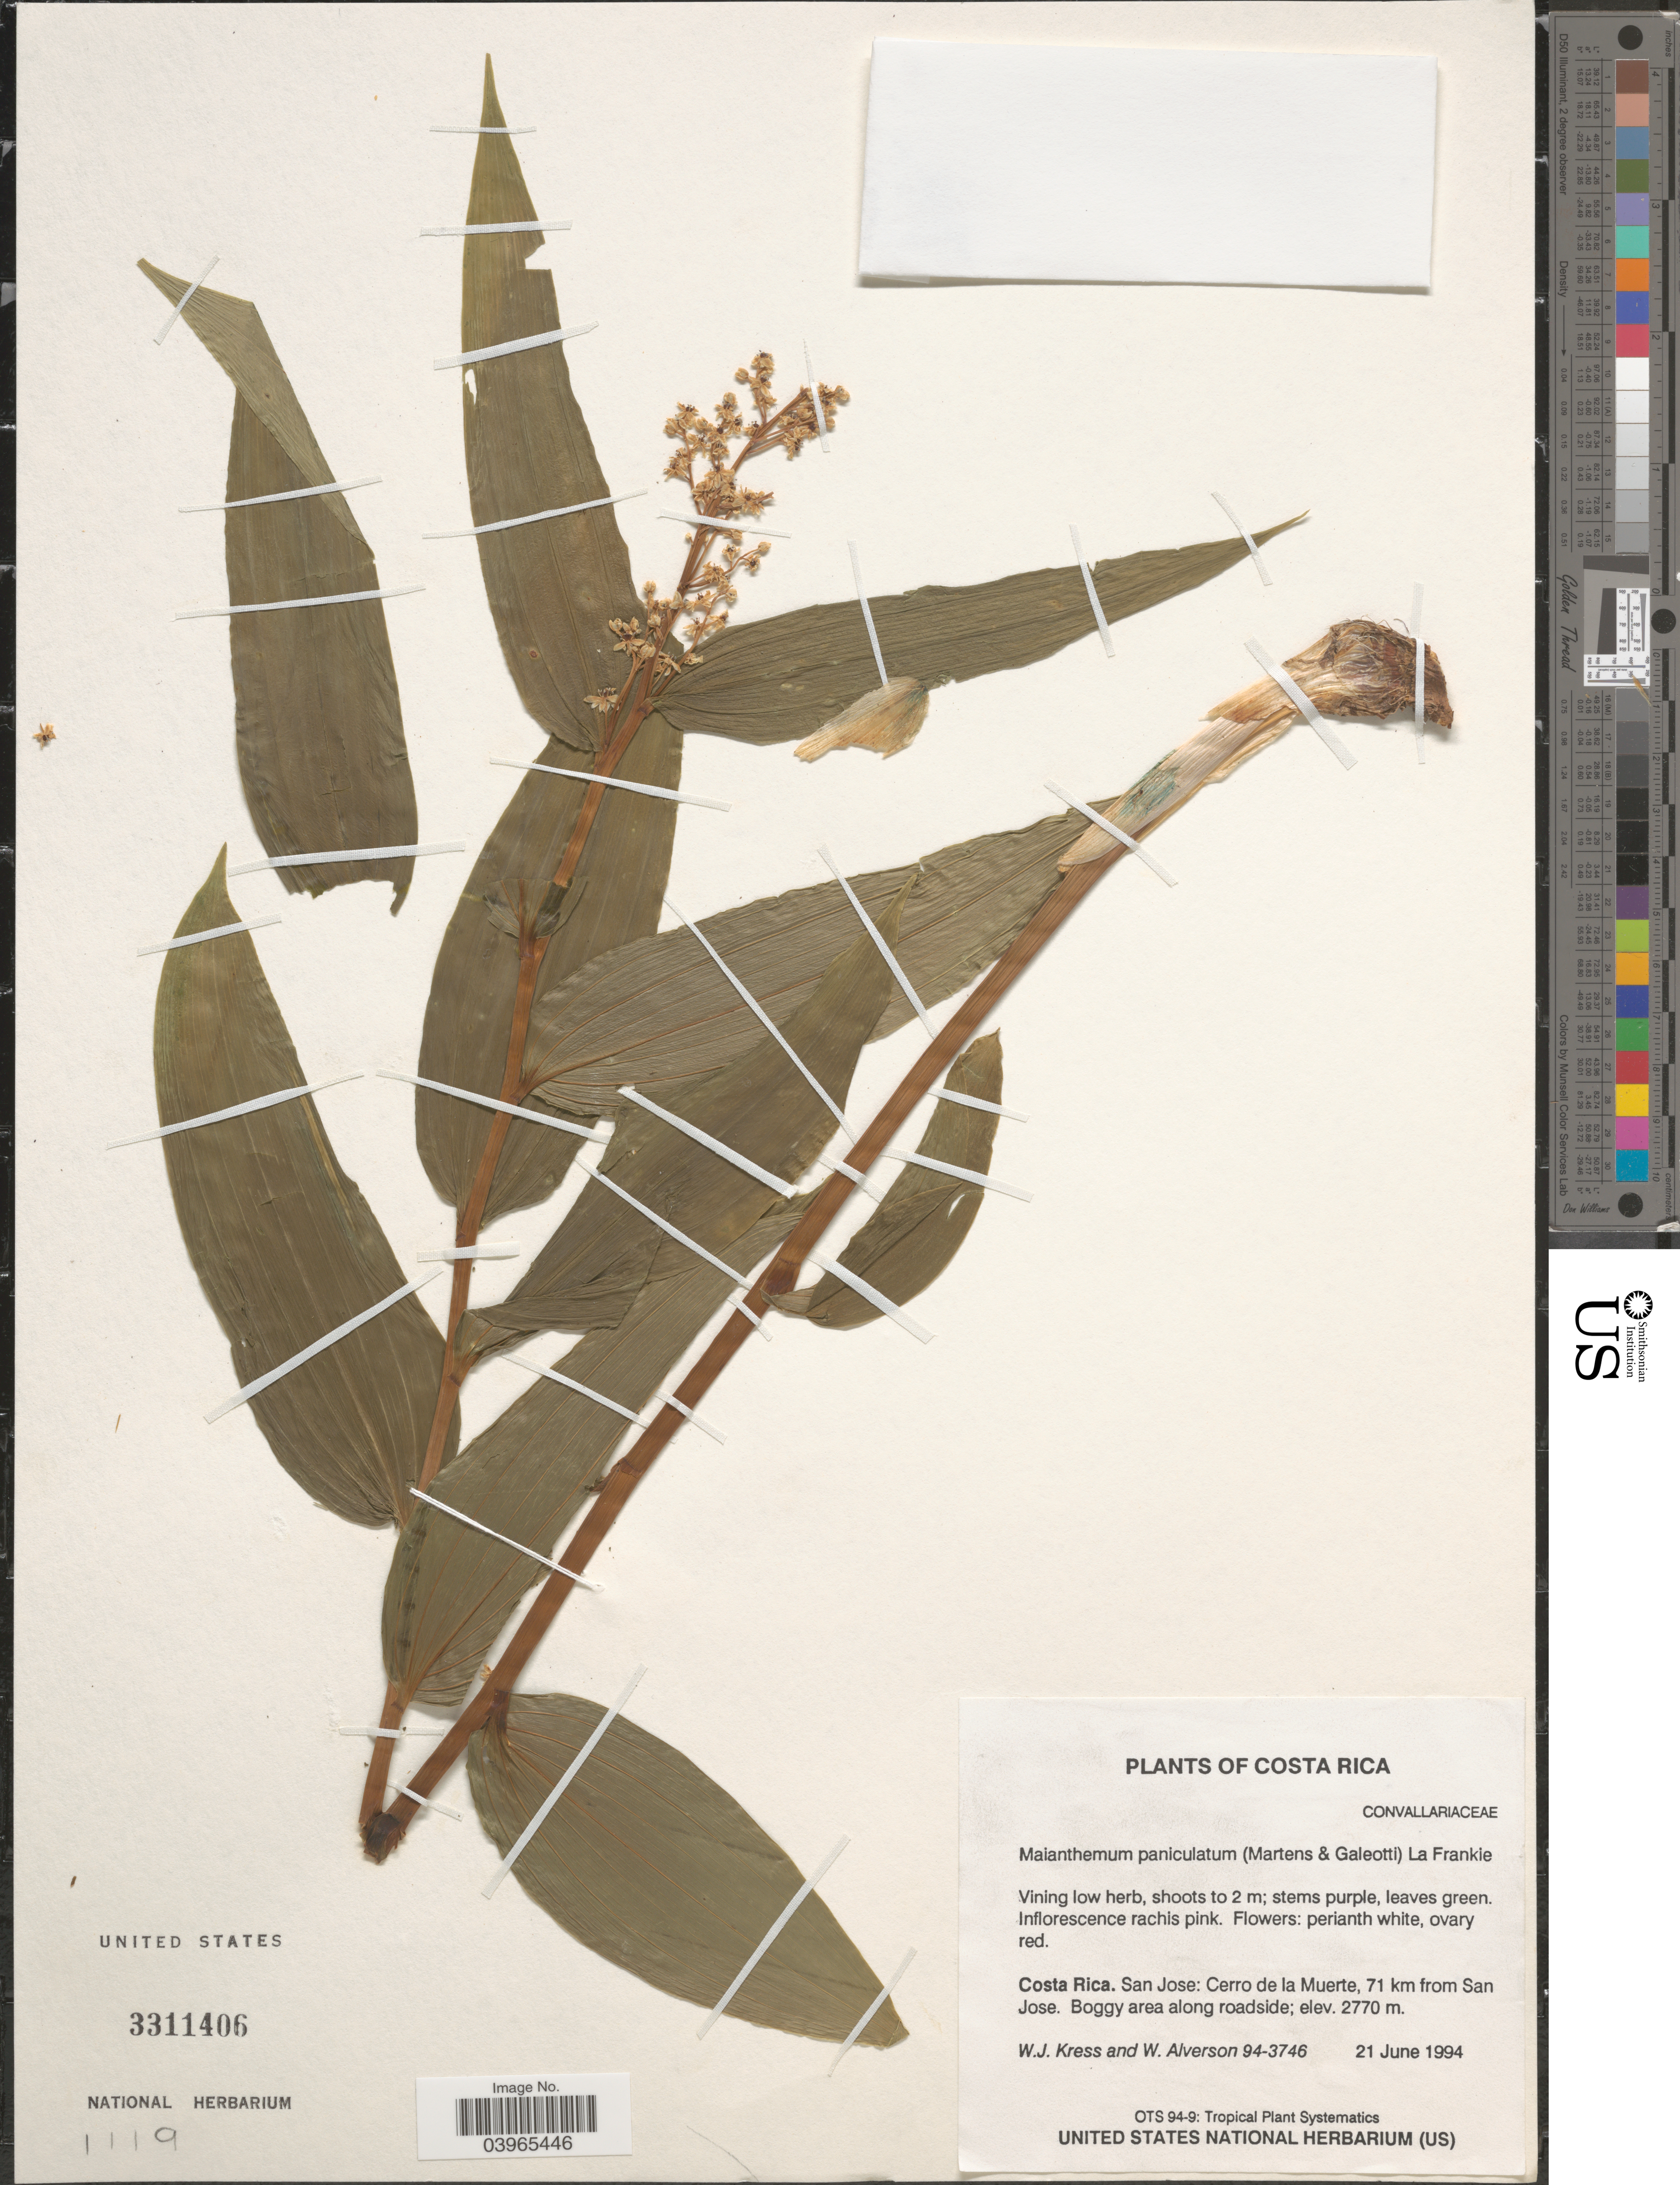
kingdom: Plantae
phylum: Tracheophyta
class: Liliopsida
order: Asparagales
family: Asparagaceae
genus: Maianthemum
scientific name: Maianthemum paniculatum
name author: (M. Martens & Galeotti) LaFrankie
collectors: W. J. Kress & W. S. Alverson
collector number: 94-3746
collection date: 1994-06-21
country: Costa Rica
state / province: San José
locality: Cerro de la Muerte, 71 km from San Jose.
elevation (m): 2770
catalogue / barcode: US 3311406